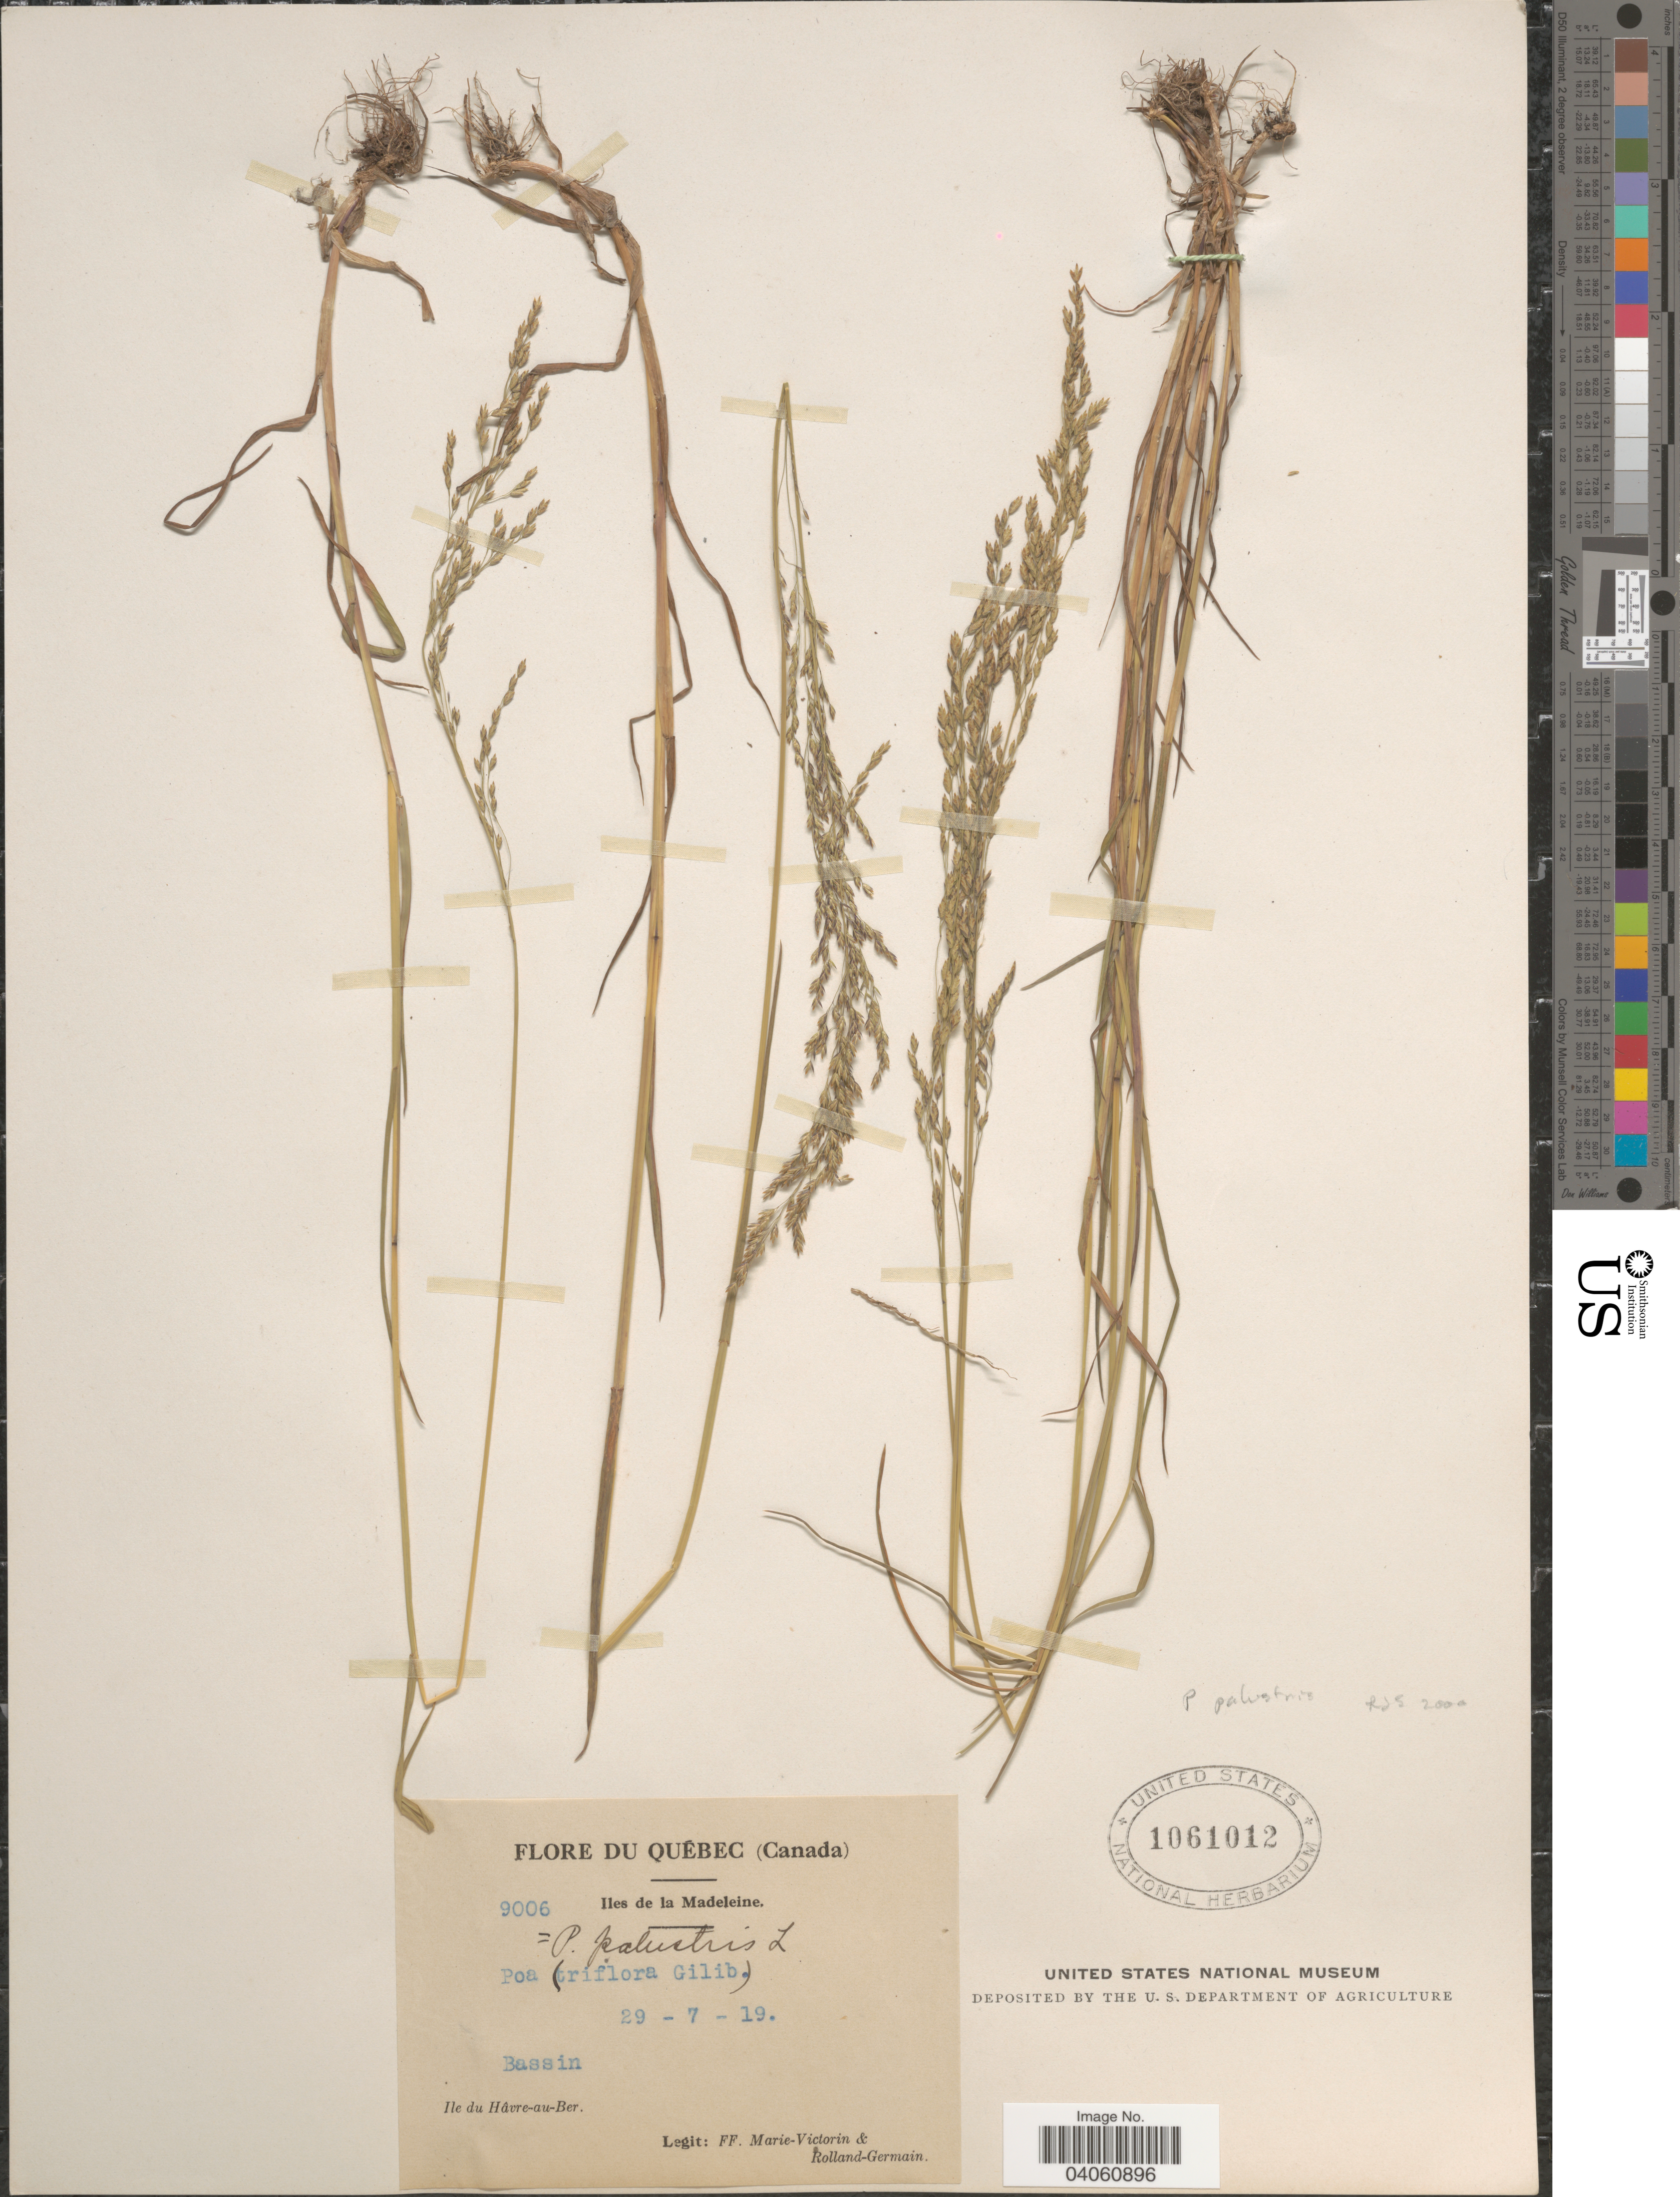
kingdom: Plantae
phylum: Tracheophyta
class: Liliopsida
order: Poales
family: Poaceae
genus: Poa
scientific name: Poa palustris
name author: L.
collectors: F. Marie-Victorin & Rolland-Germain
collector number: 9006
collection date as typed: Transcribed d/m/y: 29/7/19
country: Canada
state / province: Quebec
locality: Iles de la Madeleine. Ile du Hâvre-au-Ber.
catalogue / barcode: US 1061012